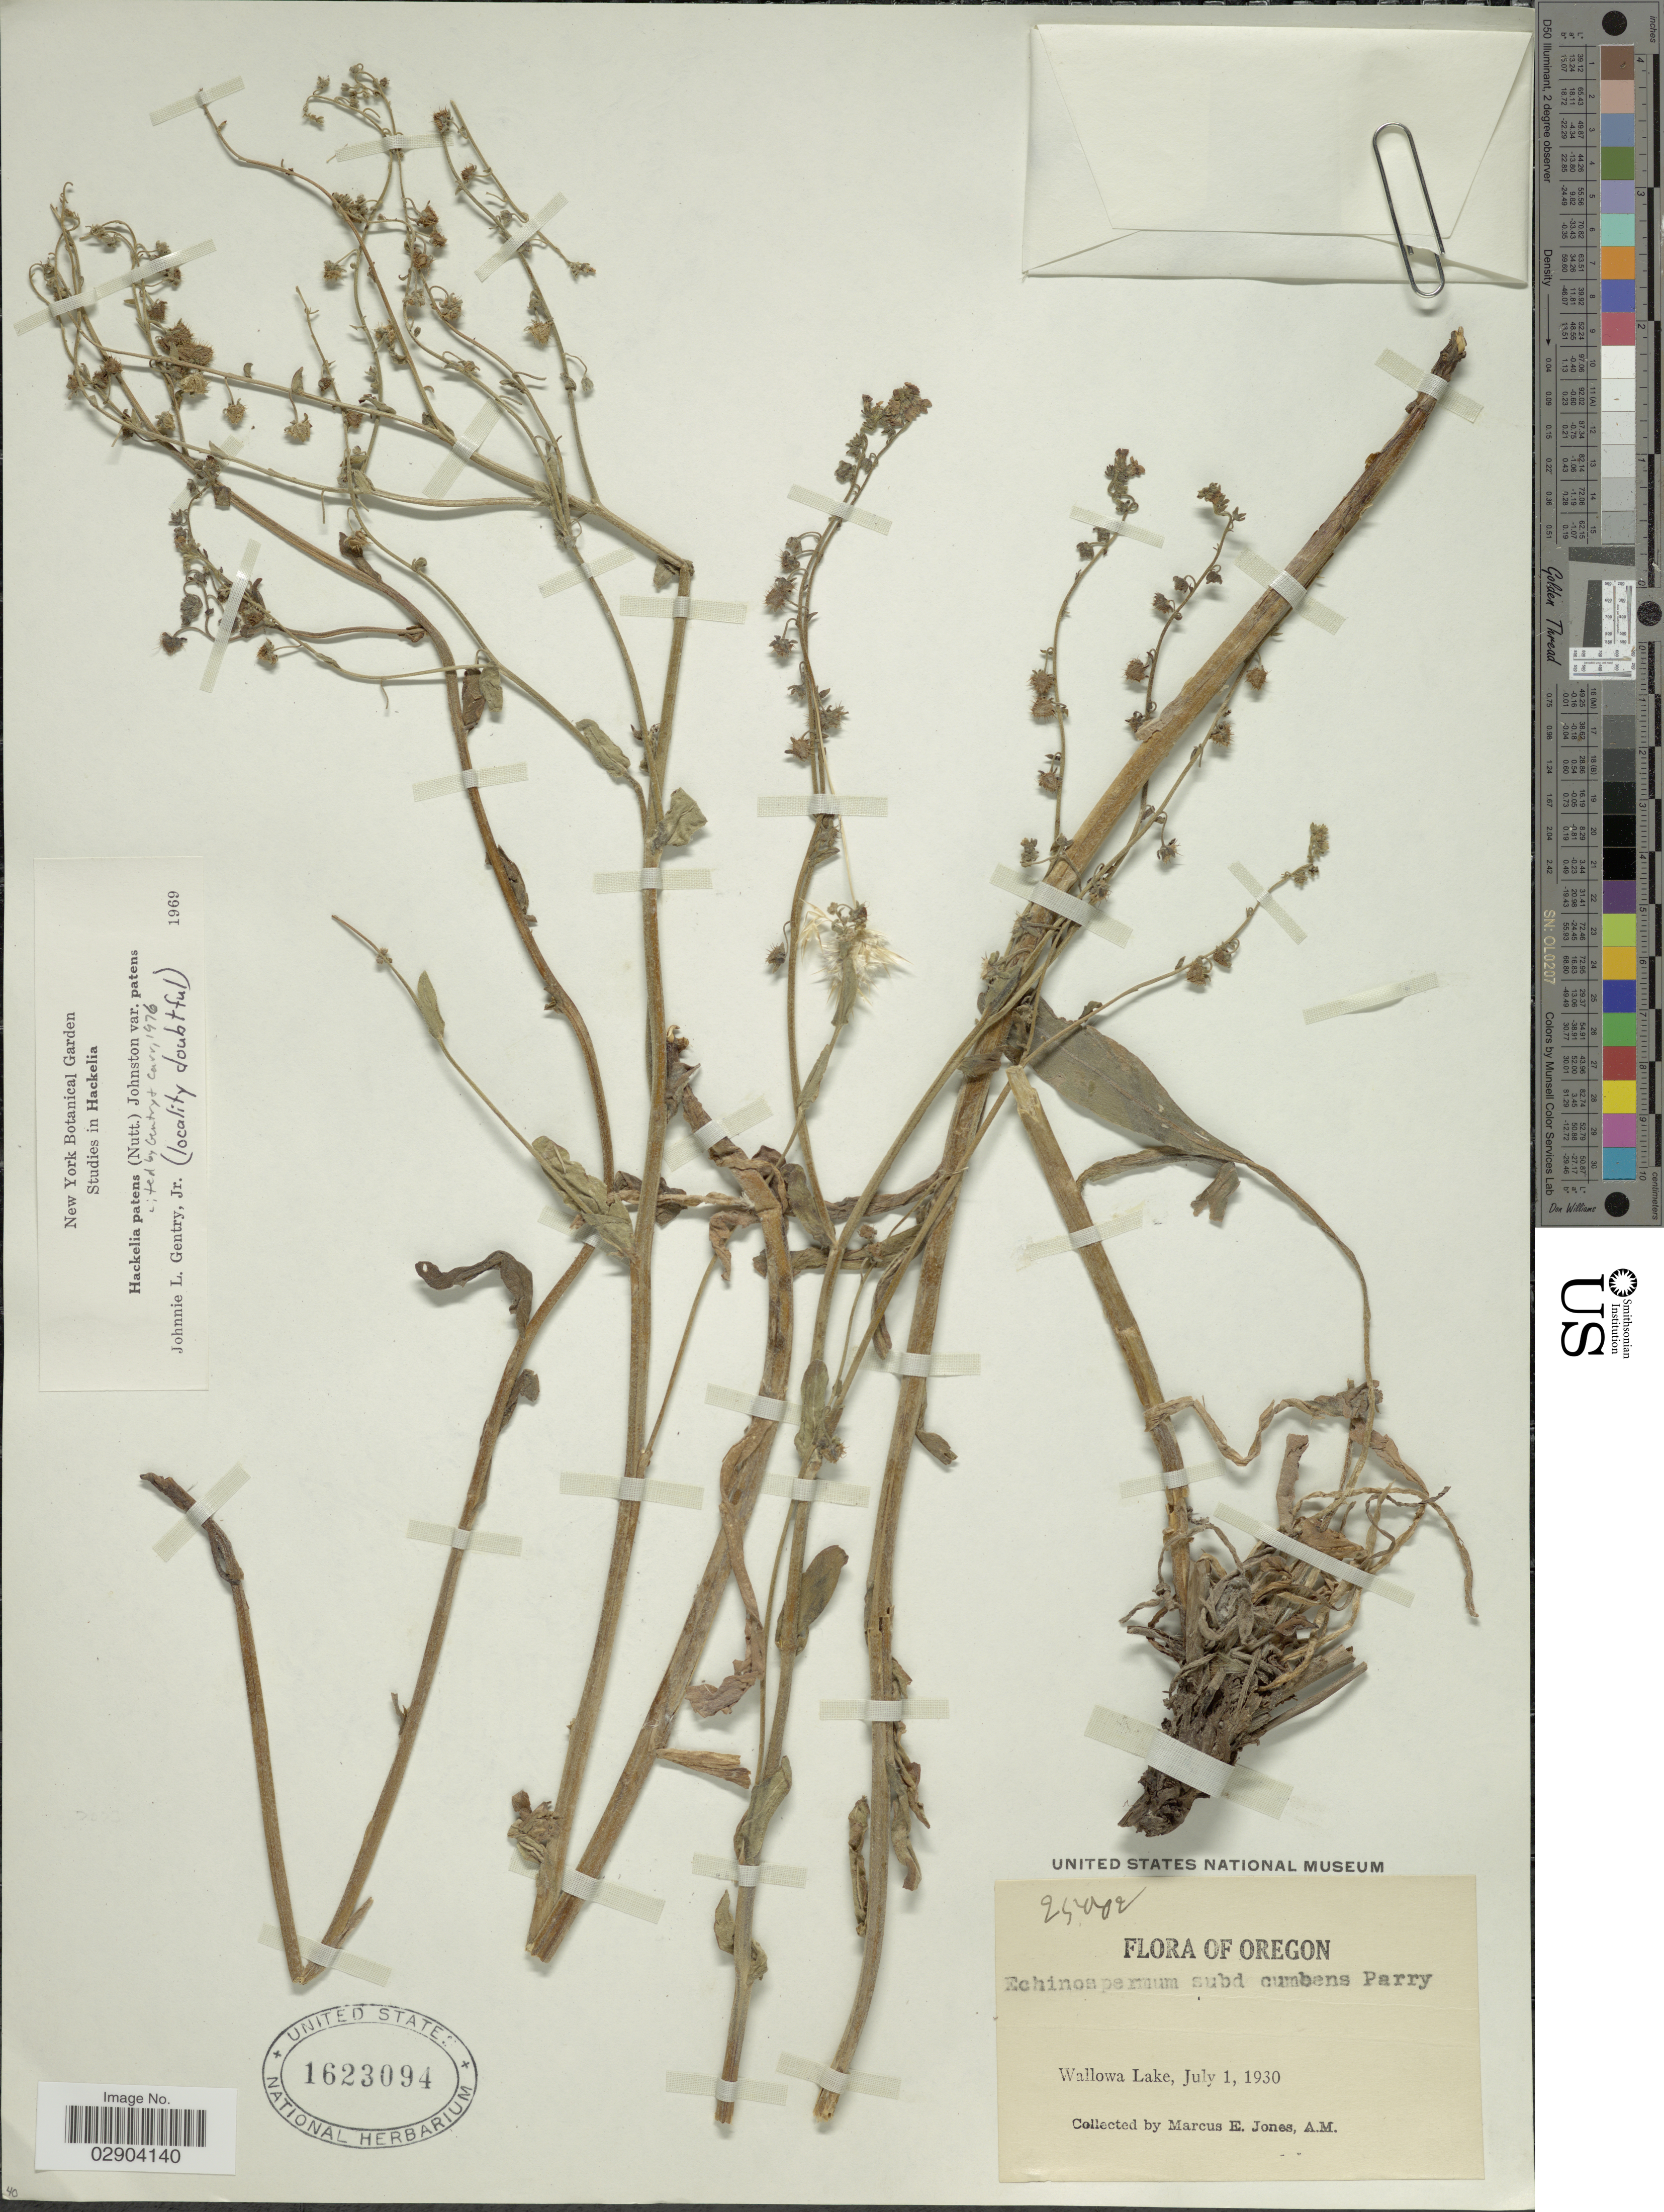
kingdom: Plantae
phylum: Tracheophyta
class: Magnoliopsida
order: Boraginales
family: Boraginaceae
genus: Hackelia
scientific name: Hackelia patens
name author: I.M. Johnst.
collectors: M. E. Jones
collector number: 25002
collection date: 1930-07-01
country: United States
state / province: Oregon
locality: Wallowa Lake,.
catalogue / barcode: US 1623094